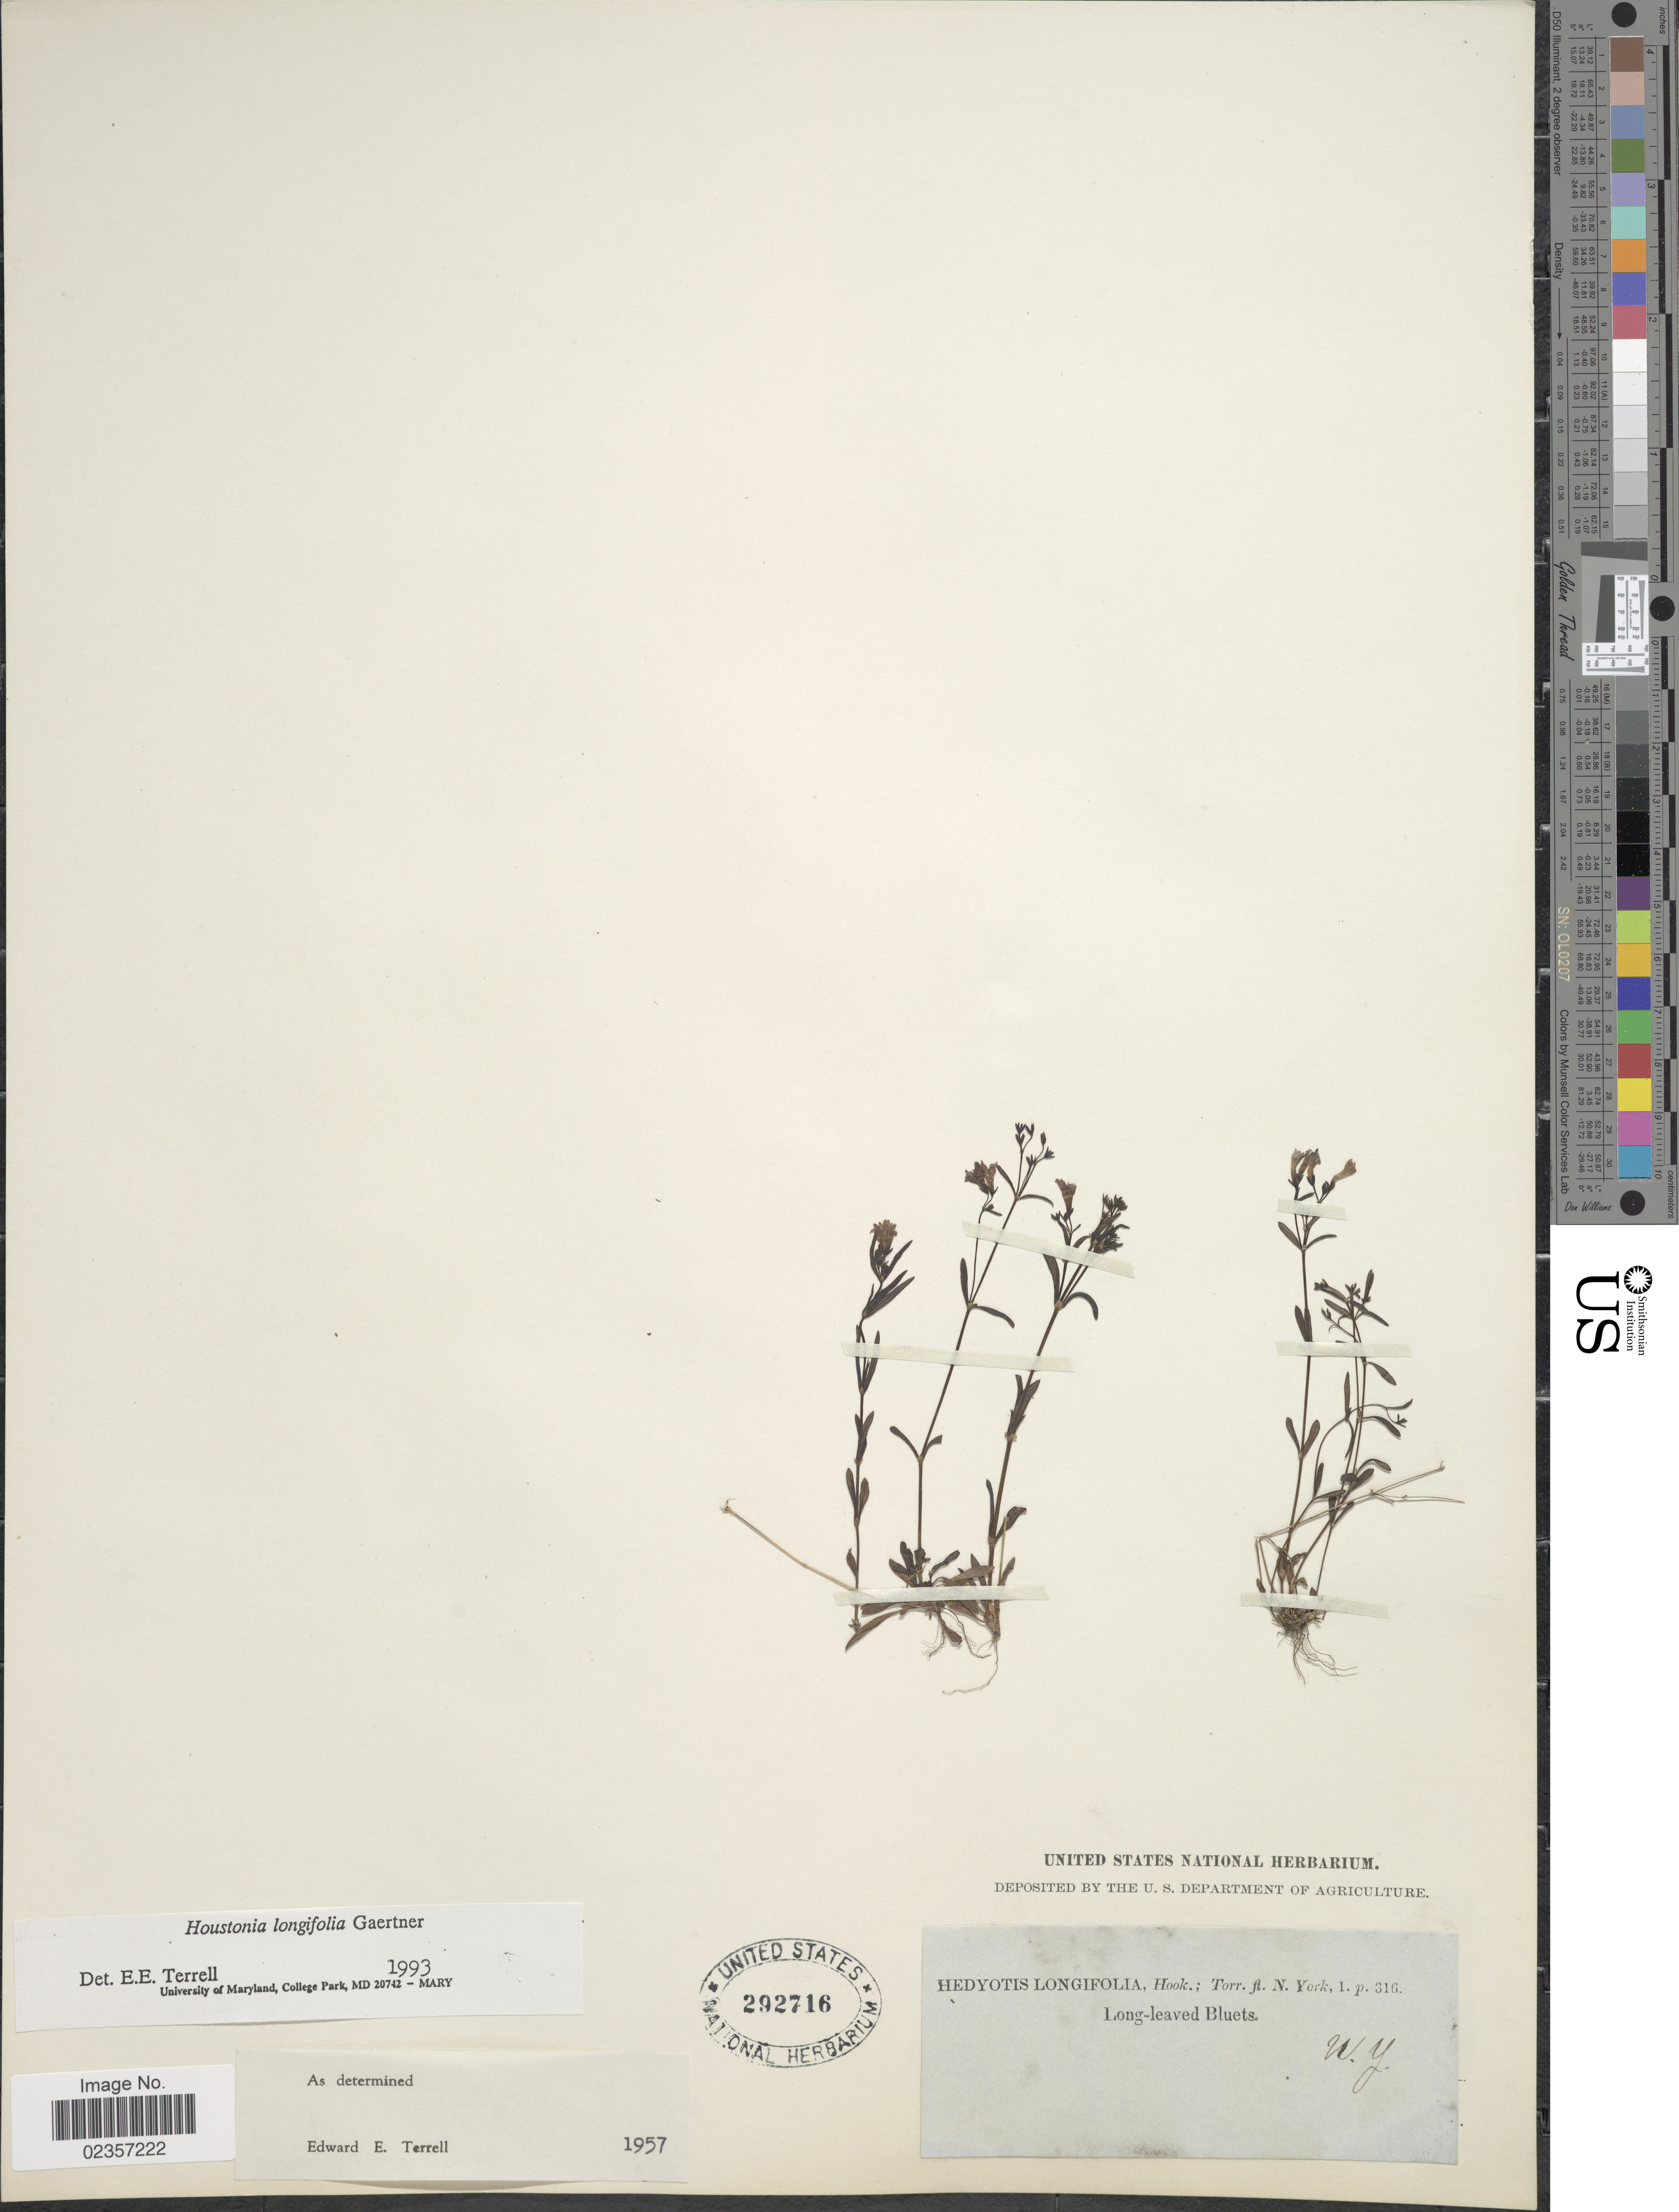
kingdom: Plantae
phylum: Tracheophyta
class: Magnoliopsida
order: Gentianales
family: Rubiaceae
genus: Houstonia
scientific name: Houstonia longifolia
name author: Gaertn.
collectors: W. Y.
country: United States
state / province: New York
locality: Long-leaved Bluets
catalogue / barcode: US 292716